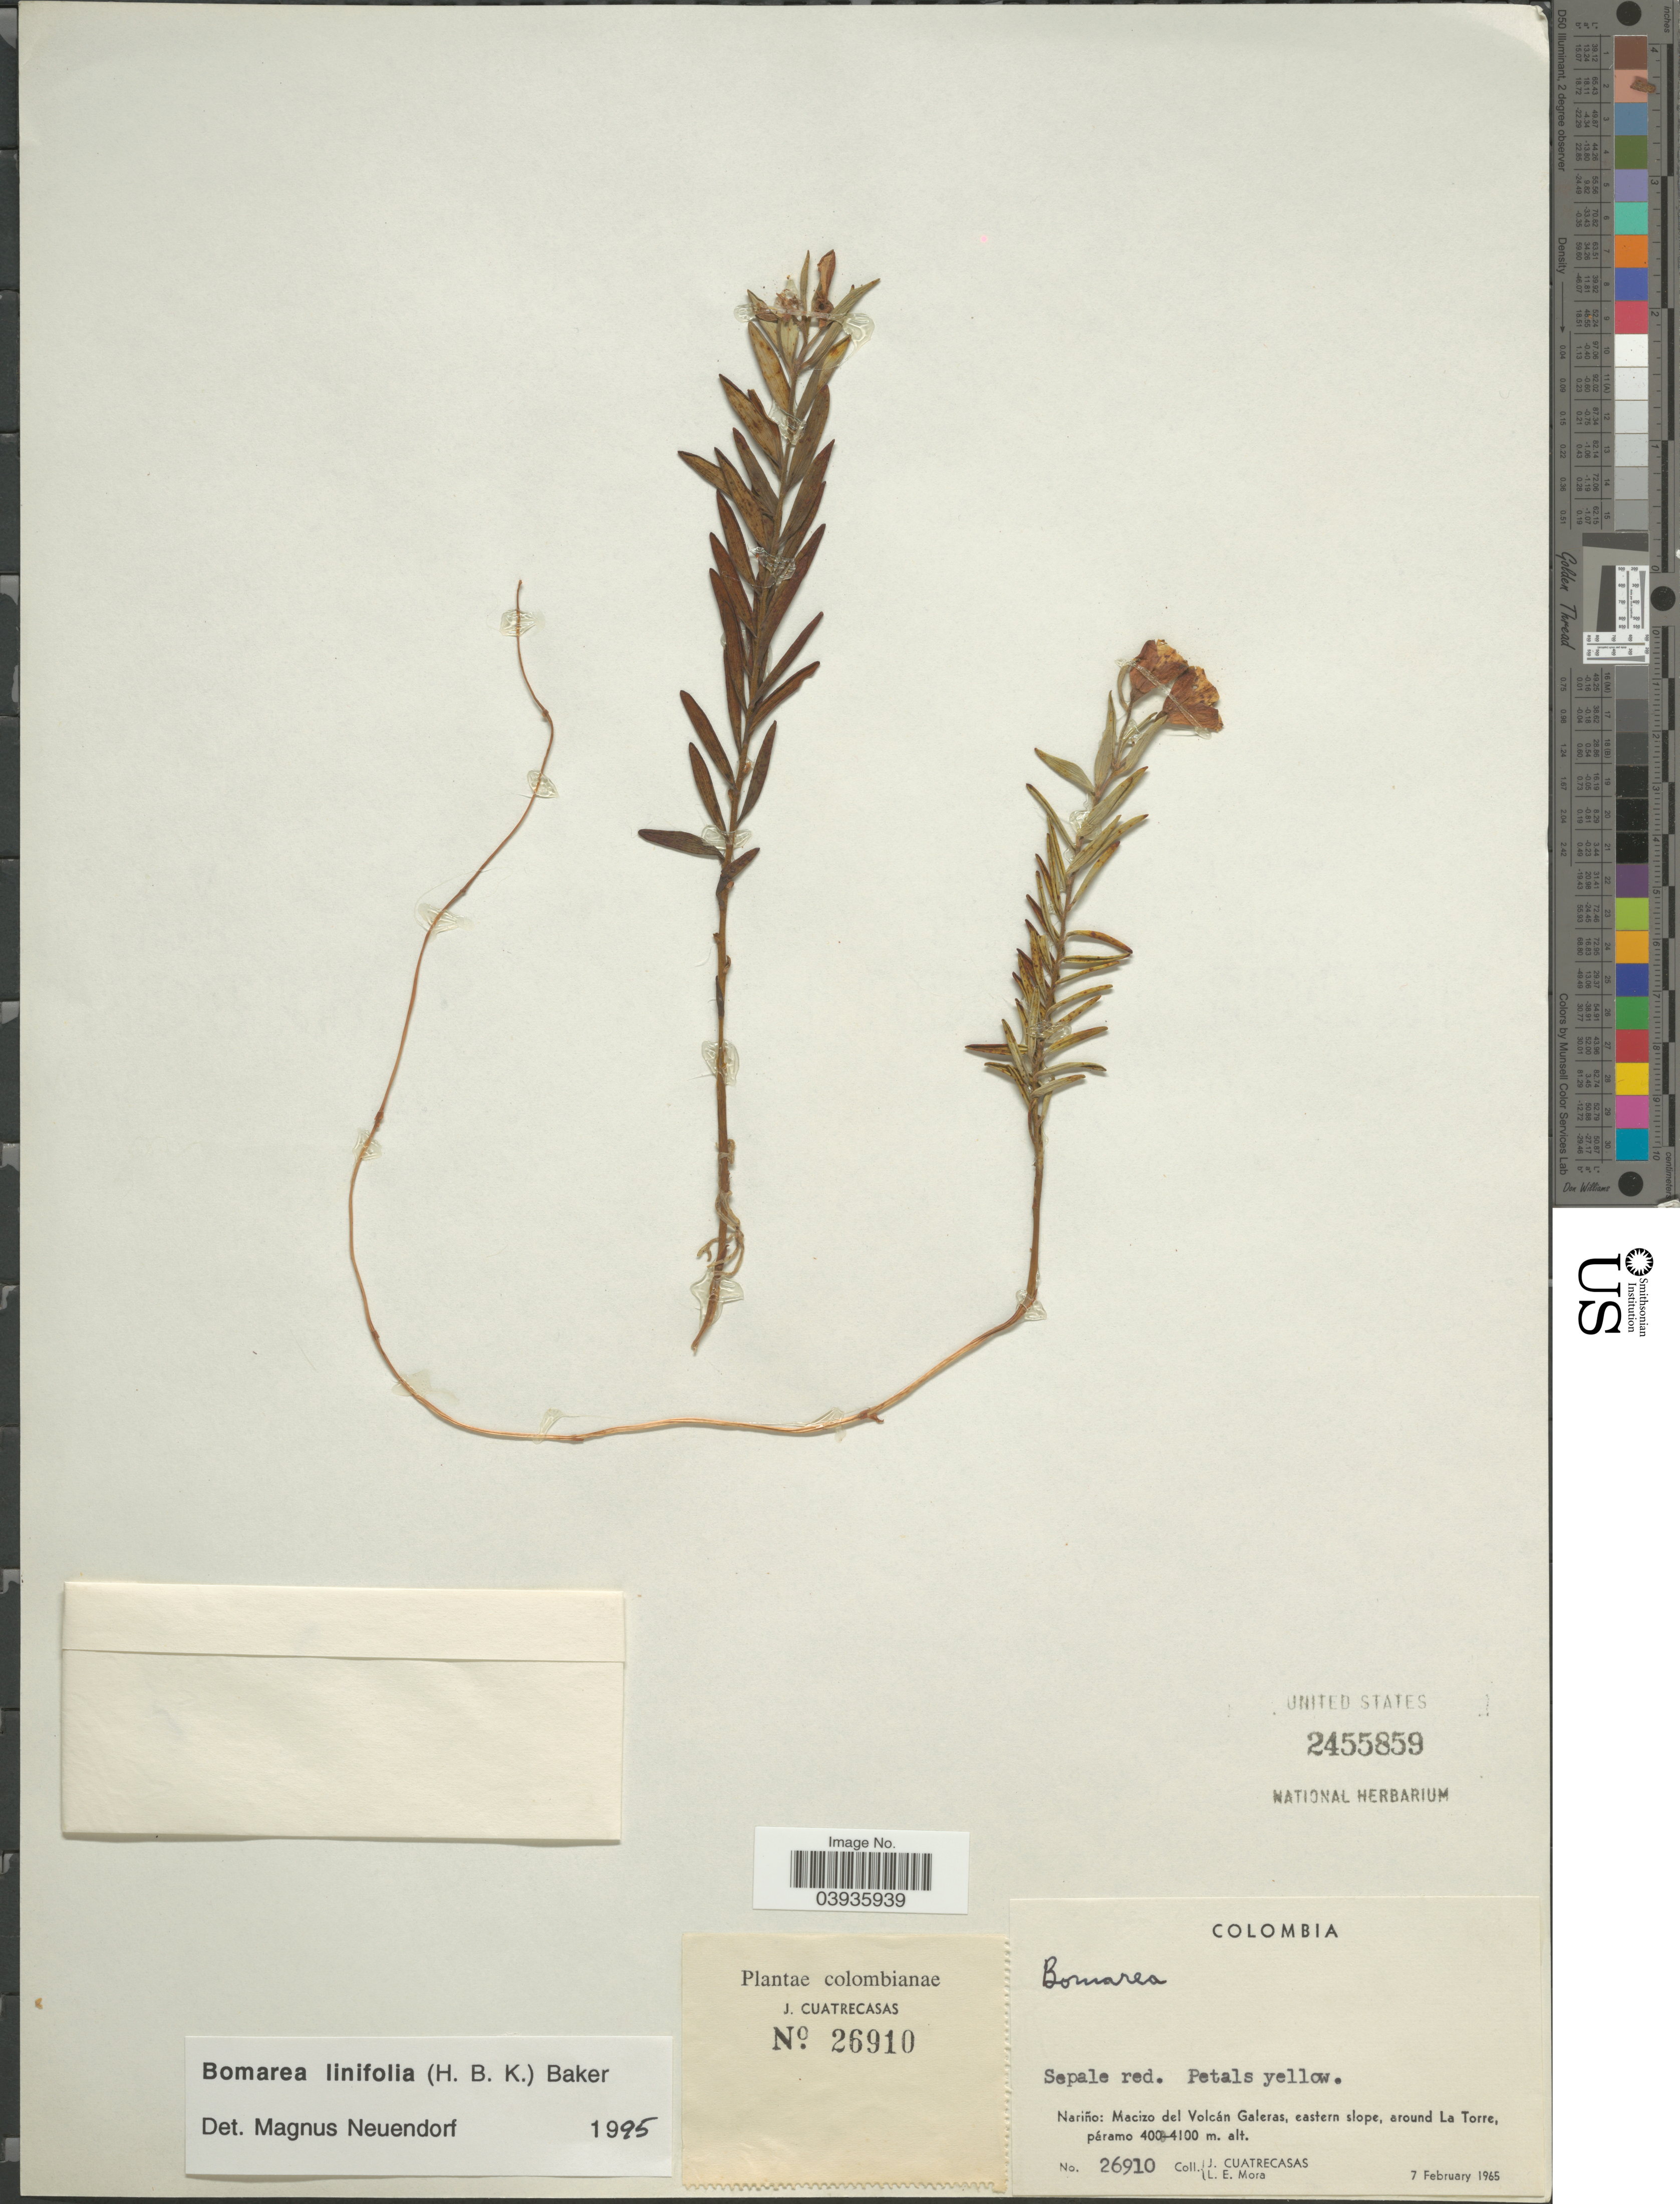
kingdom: Plantae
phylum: Tracheophyta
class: Liliopsida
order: Liliales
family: Alstroemeriaceae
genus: Bomarea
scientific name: Bomarea linifolia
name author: (Kunth) Baker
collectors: J. Cuatrecasas & L. Mora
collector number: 26910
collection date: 1965-02-07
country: Colombia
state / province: Nariño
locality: Macizo del Volcán Galeras, eastern slope, around La Torre.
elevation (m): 4000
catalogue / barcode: US 2455859